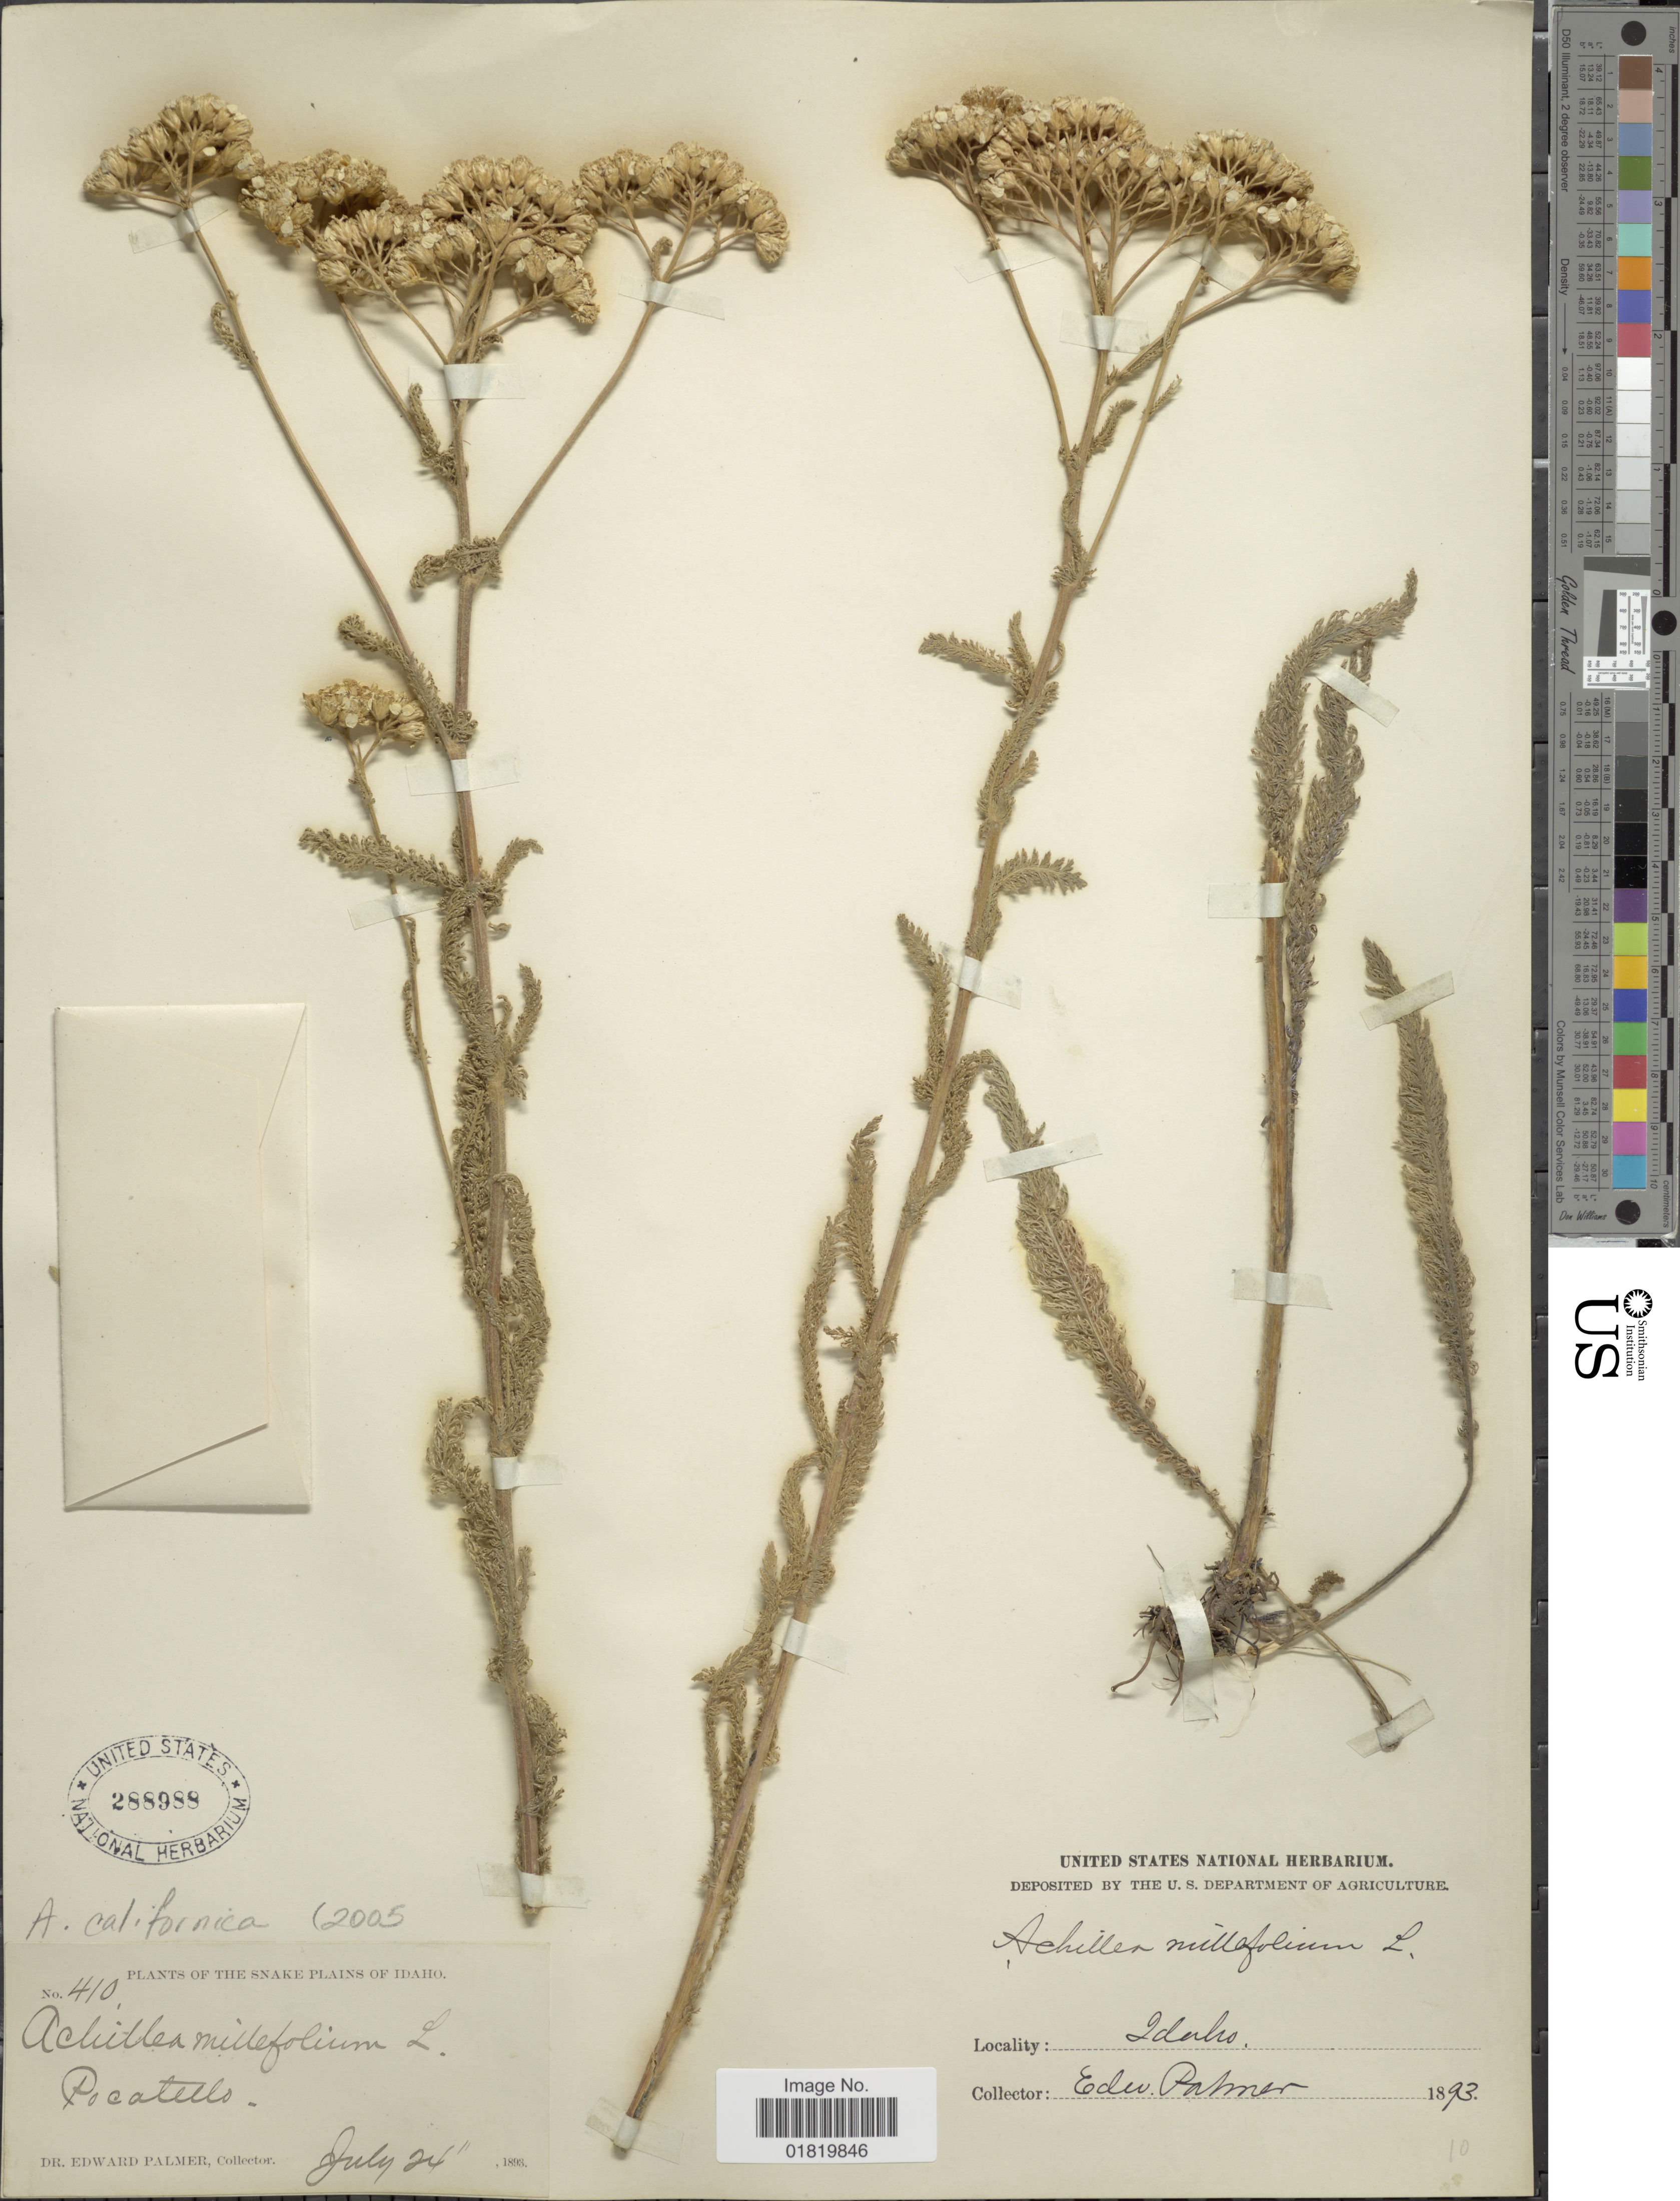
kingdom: Plantae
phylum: Tracheophyta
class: Magnoliopsida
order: Asterales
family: Asteraceae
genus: Achillea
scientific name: Achillea californica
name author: Pollard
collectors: E. Palmer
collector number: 410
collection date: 1893-07-24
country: United States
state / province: Idaho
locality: Snake Plains of Idaho. Pocatello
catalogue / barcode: US 288988